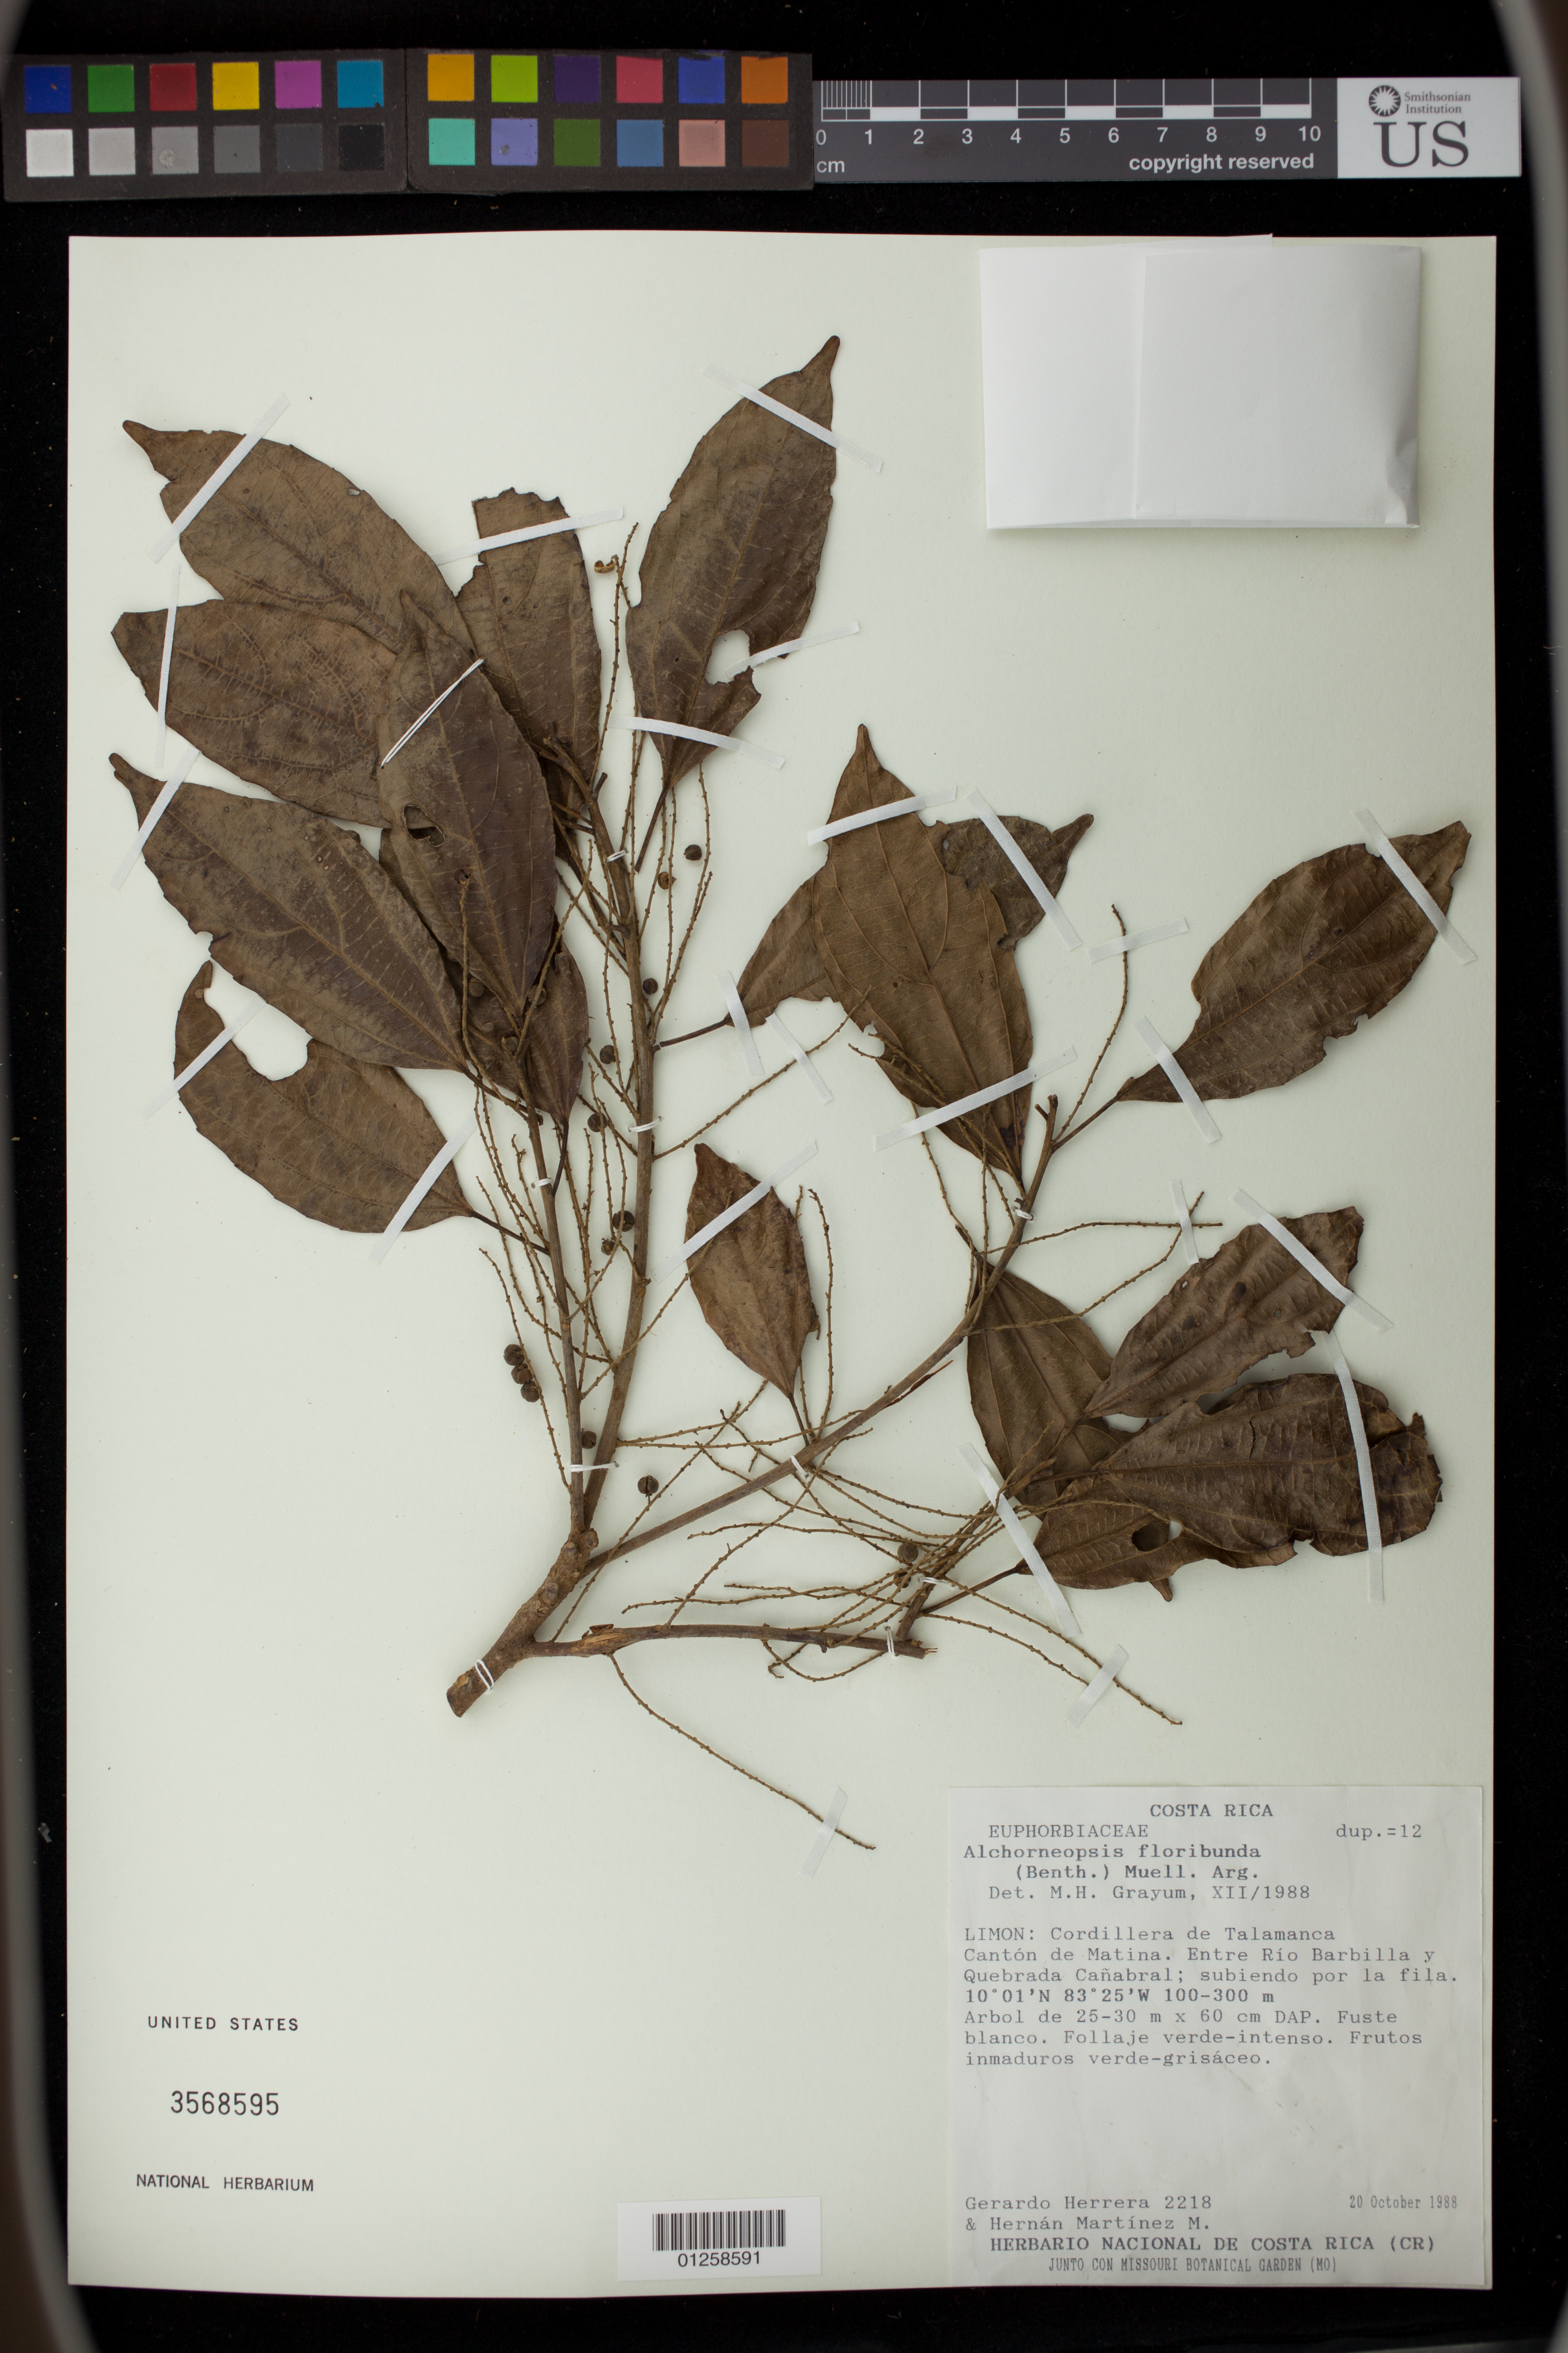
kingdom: Plantae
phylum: Tracheophyta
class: Magnoliopsida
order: Malpighiales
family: Euphorbiaceae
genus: Alchorneopsis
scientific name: Alchorneopsis floribunda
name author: (Benth.) Müll. Arg.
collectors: G. Herrera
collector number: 2218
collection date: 1988-10-20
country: Costa Rica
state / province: Limon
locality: Cordillera de Talamanca Canton de Matina. Entre Rio Barbilla y Quebrada Canabral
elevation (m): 100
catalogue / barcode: US 3568595